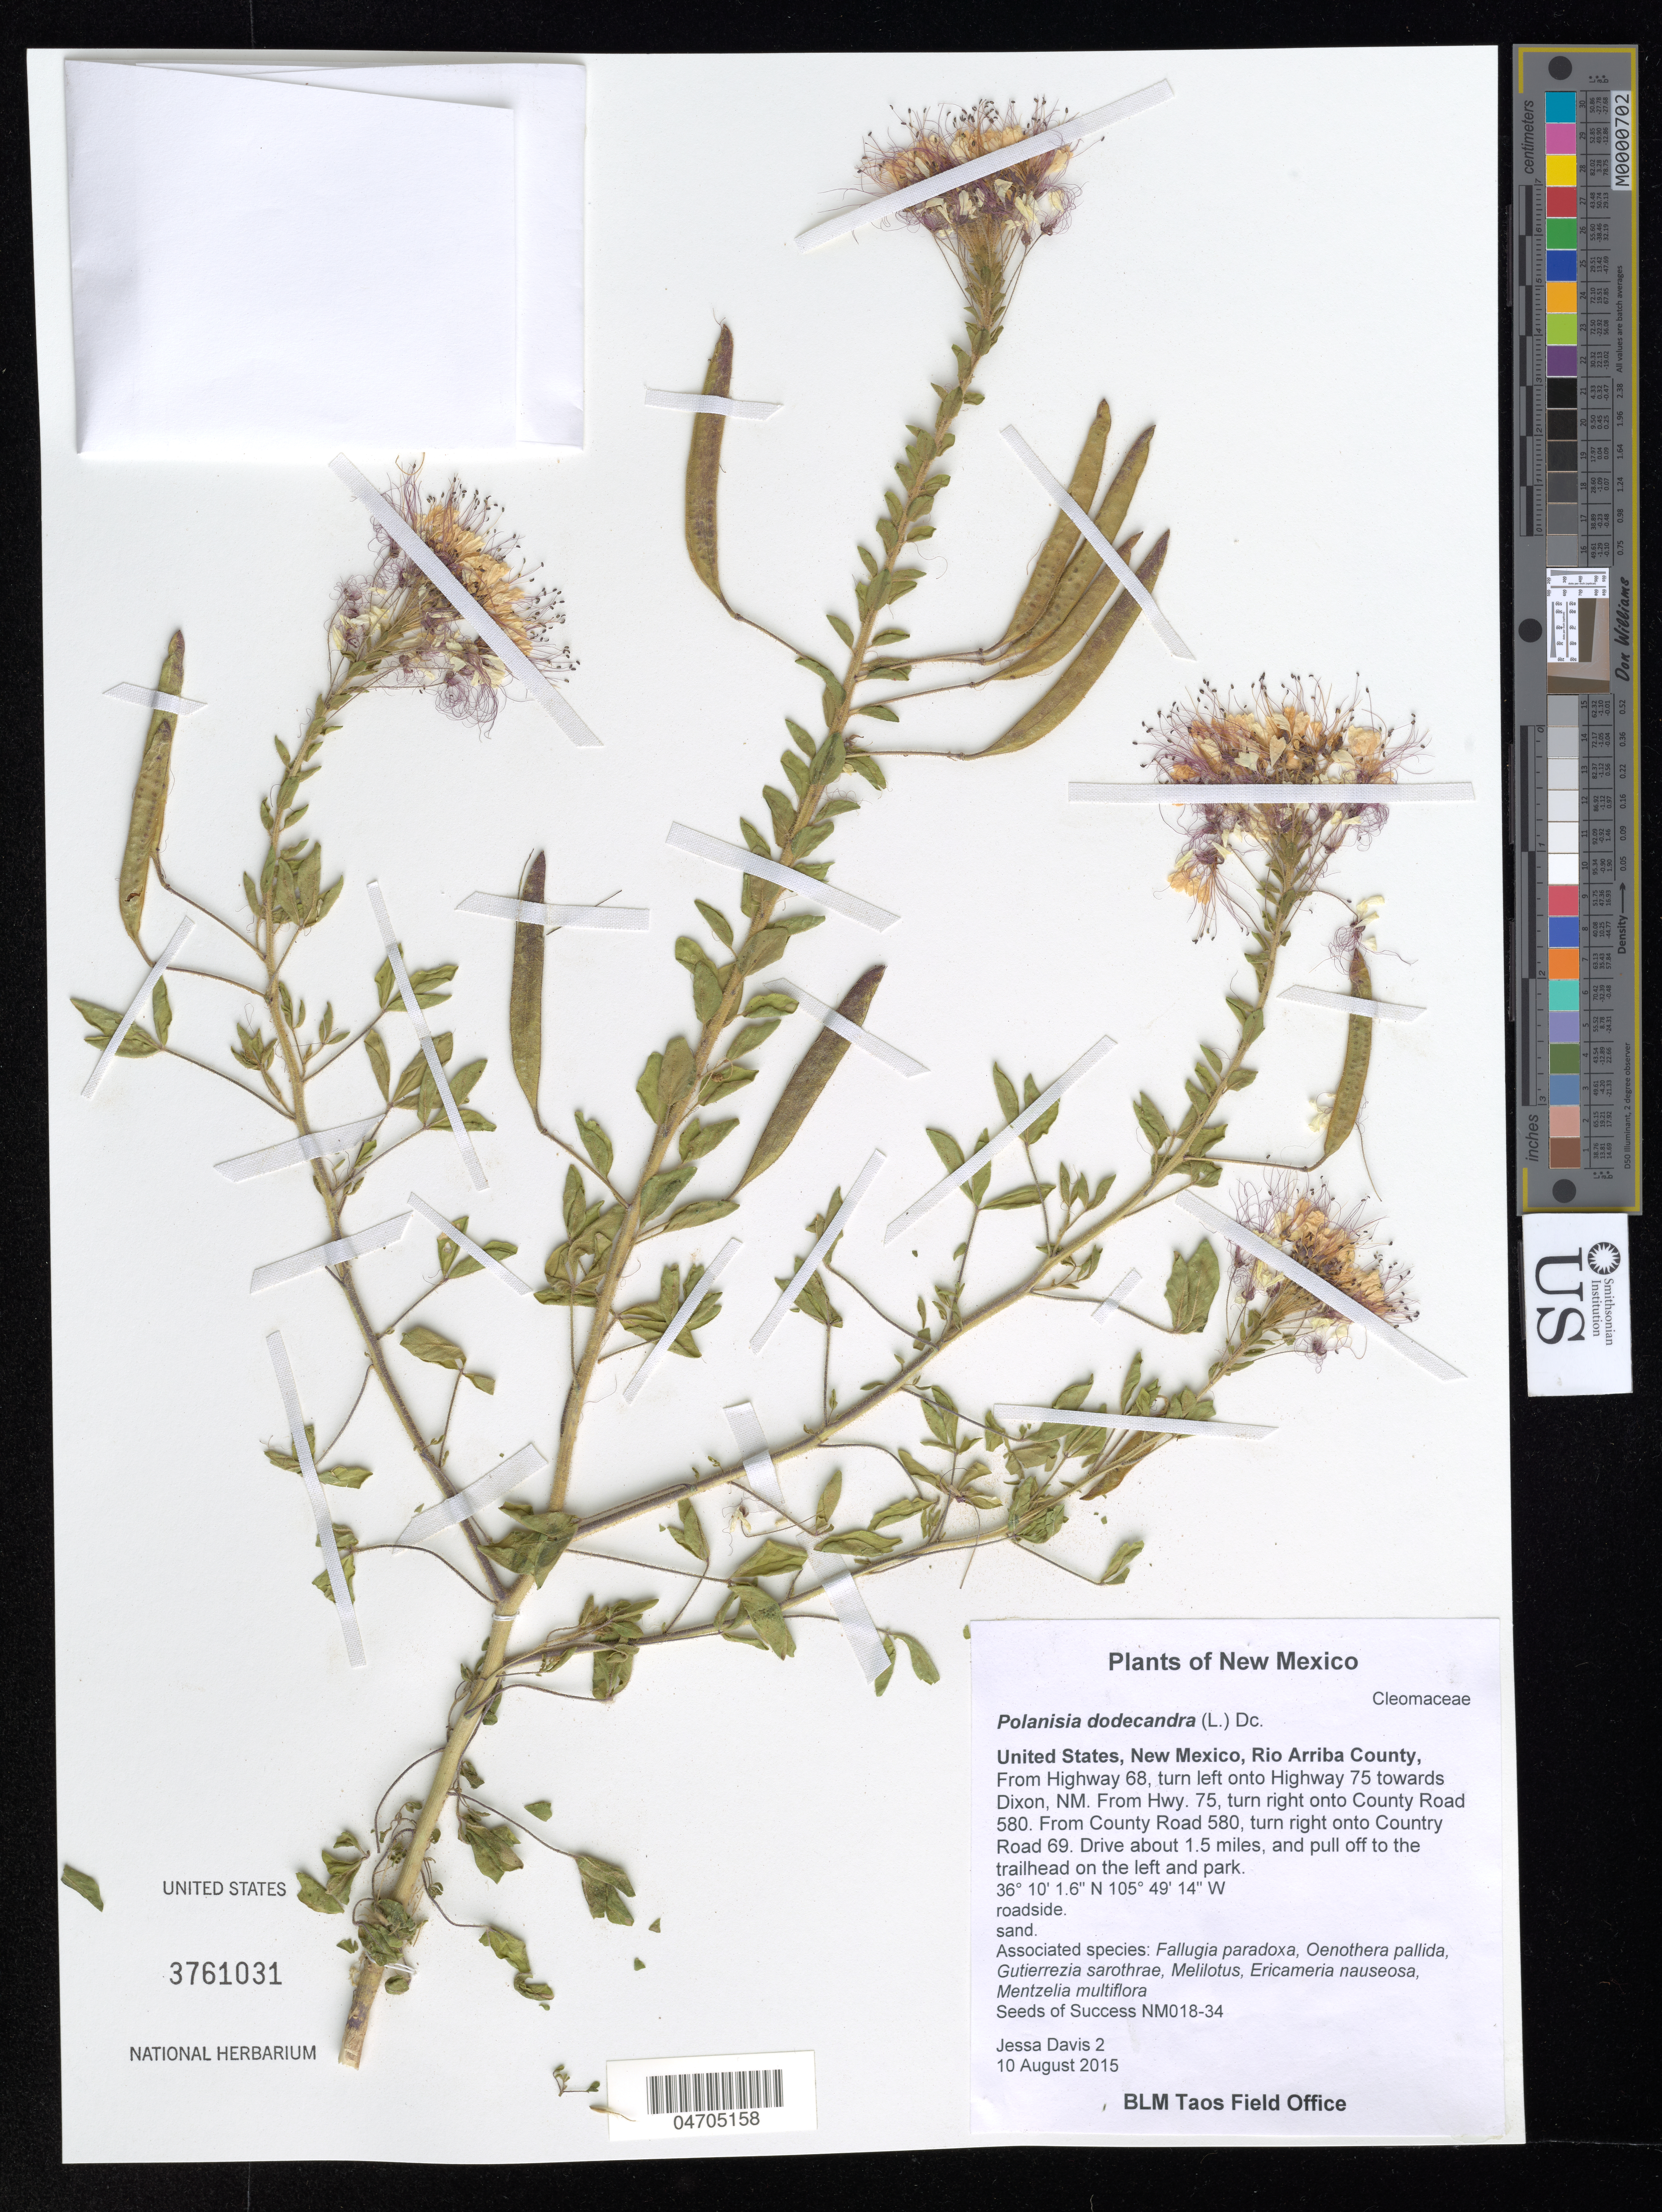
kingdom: Plantae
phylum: Tracheophyta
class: Magnoliopsida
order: Brassicales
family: Cleomaceae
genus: Polanisia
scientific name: Polanisia dodecandra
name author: (L.) DC.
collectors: J. Davis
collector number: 2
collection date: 2015-08-10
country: United States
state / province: New Mexico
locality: Rio Arriba County, From Highway 68, turn left onto Highway 75 towards Dixon, NM. From Hwy. 75, turn right onto County Road 580. From County Road 580, turn right onto Country Road 69. Drive about 1.5 miles, and pull off to the trailhead on the left and park.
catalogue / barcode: US 3761031